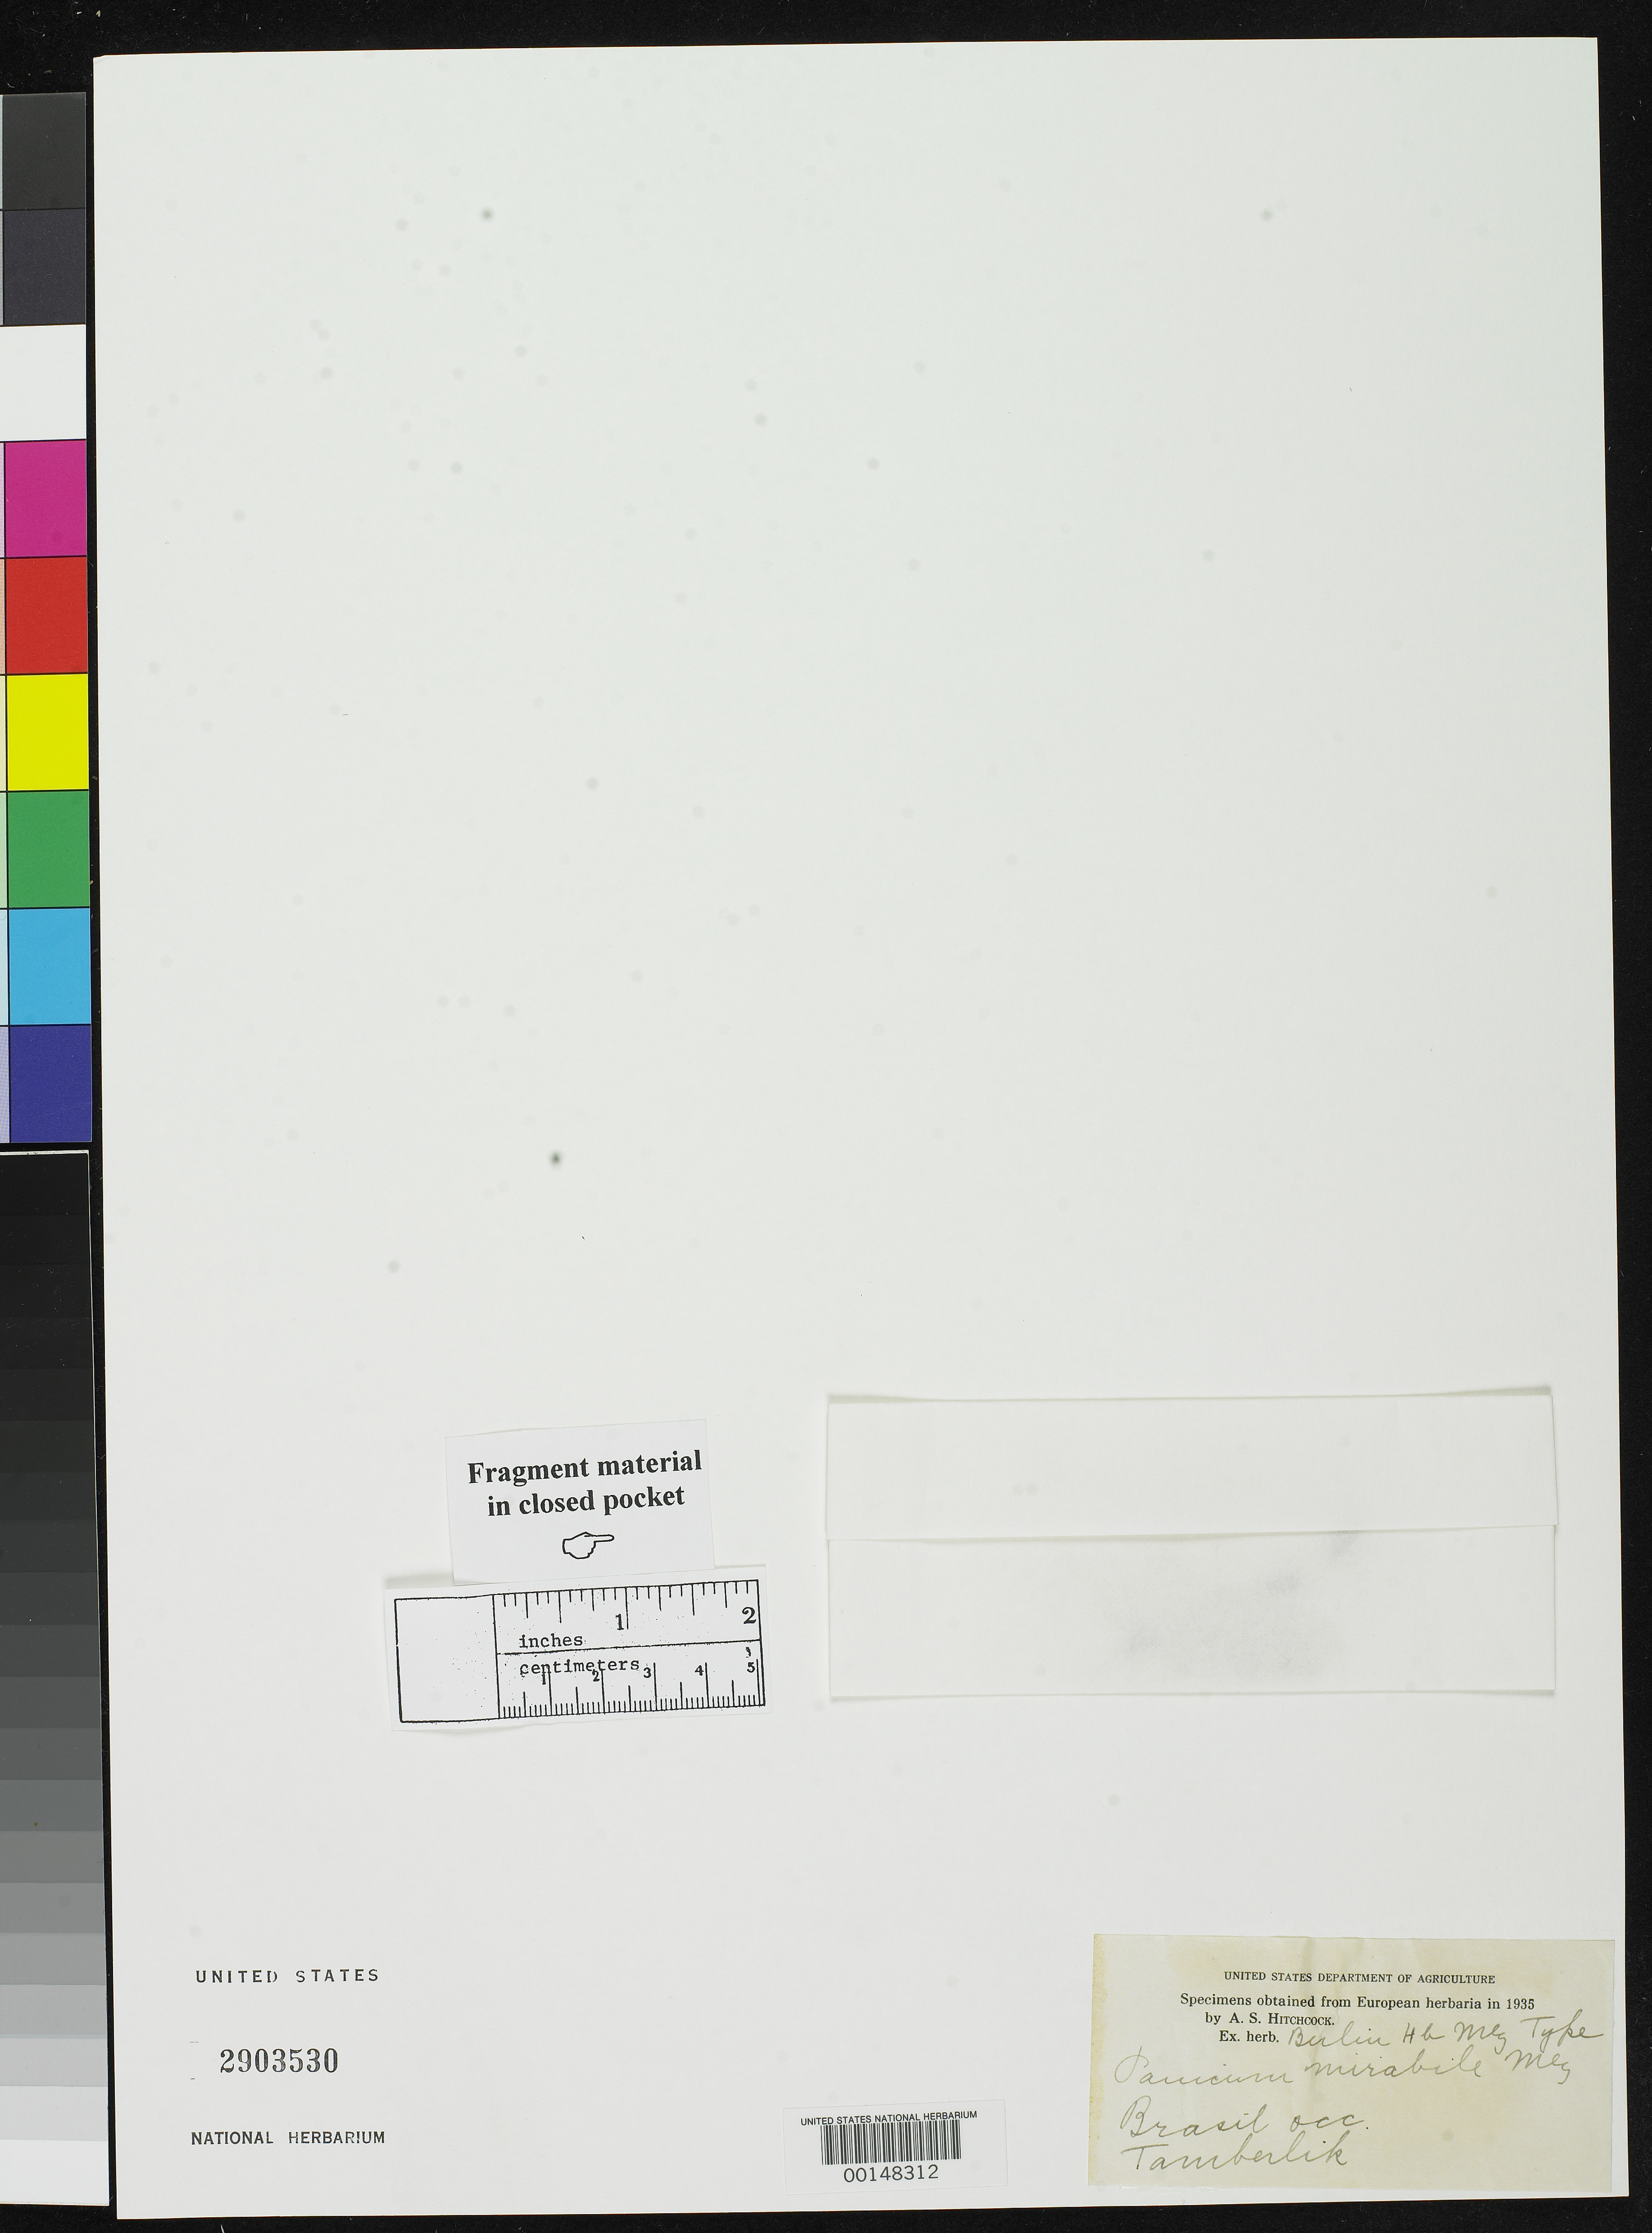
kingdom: Plantae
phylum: Tracheophyta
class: Liliopsida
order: Poales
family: Poaceae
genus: Panicum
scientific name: Panicum mirabile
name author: Mez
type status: Type Fragment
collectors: -. Tamberlik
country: Brazil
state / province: Minas Gerais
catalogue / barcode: US 2903530